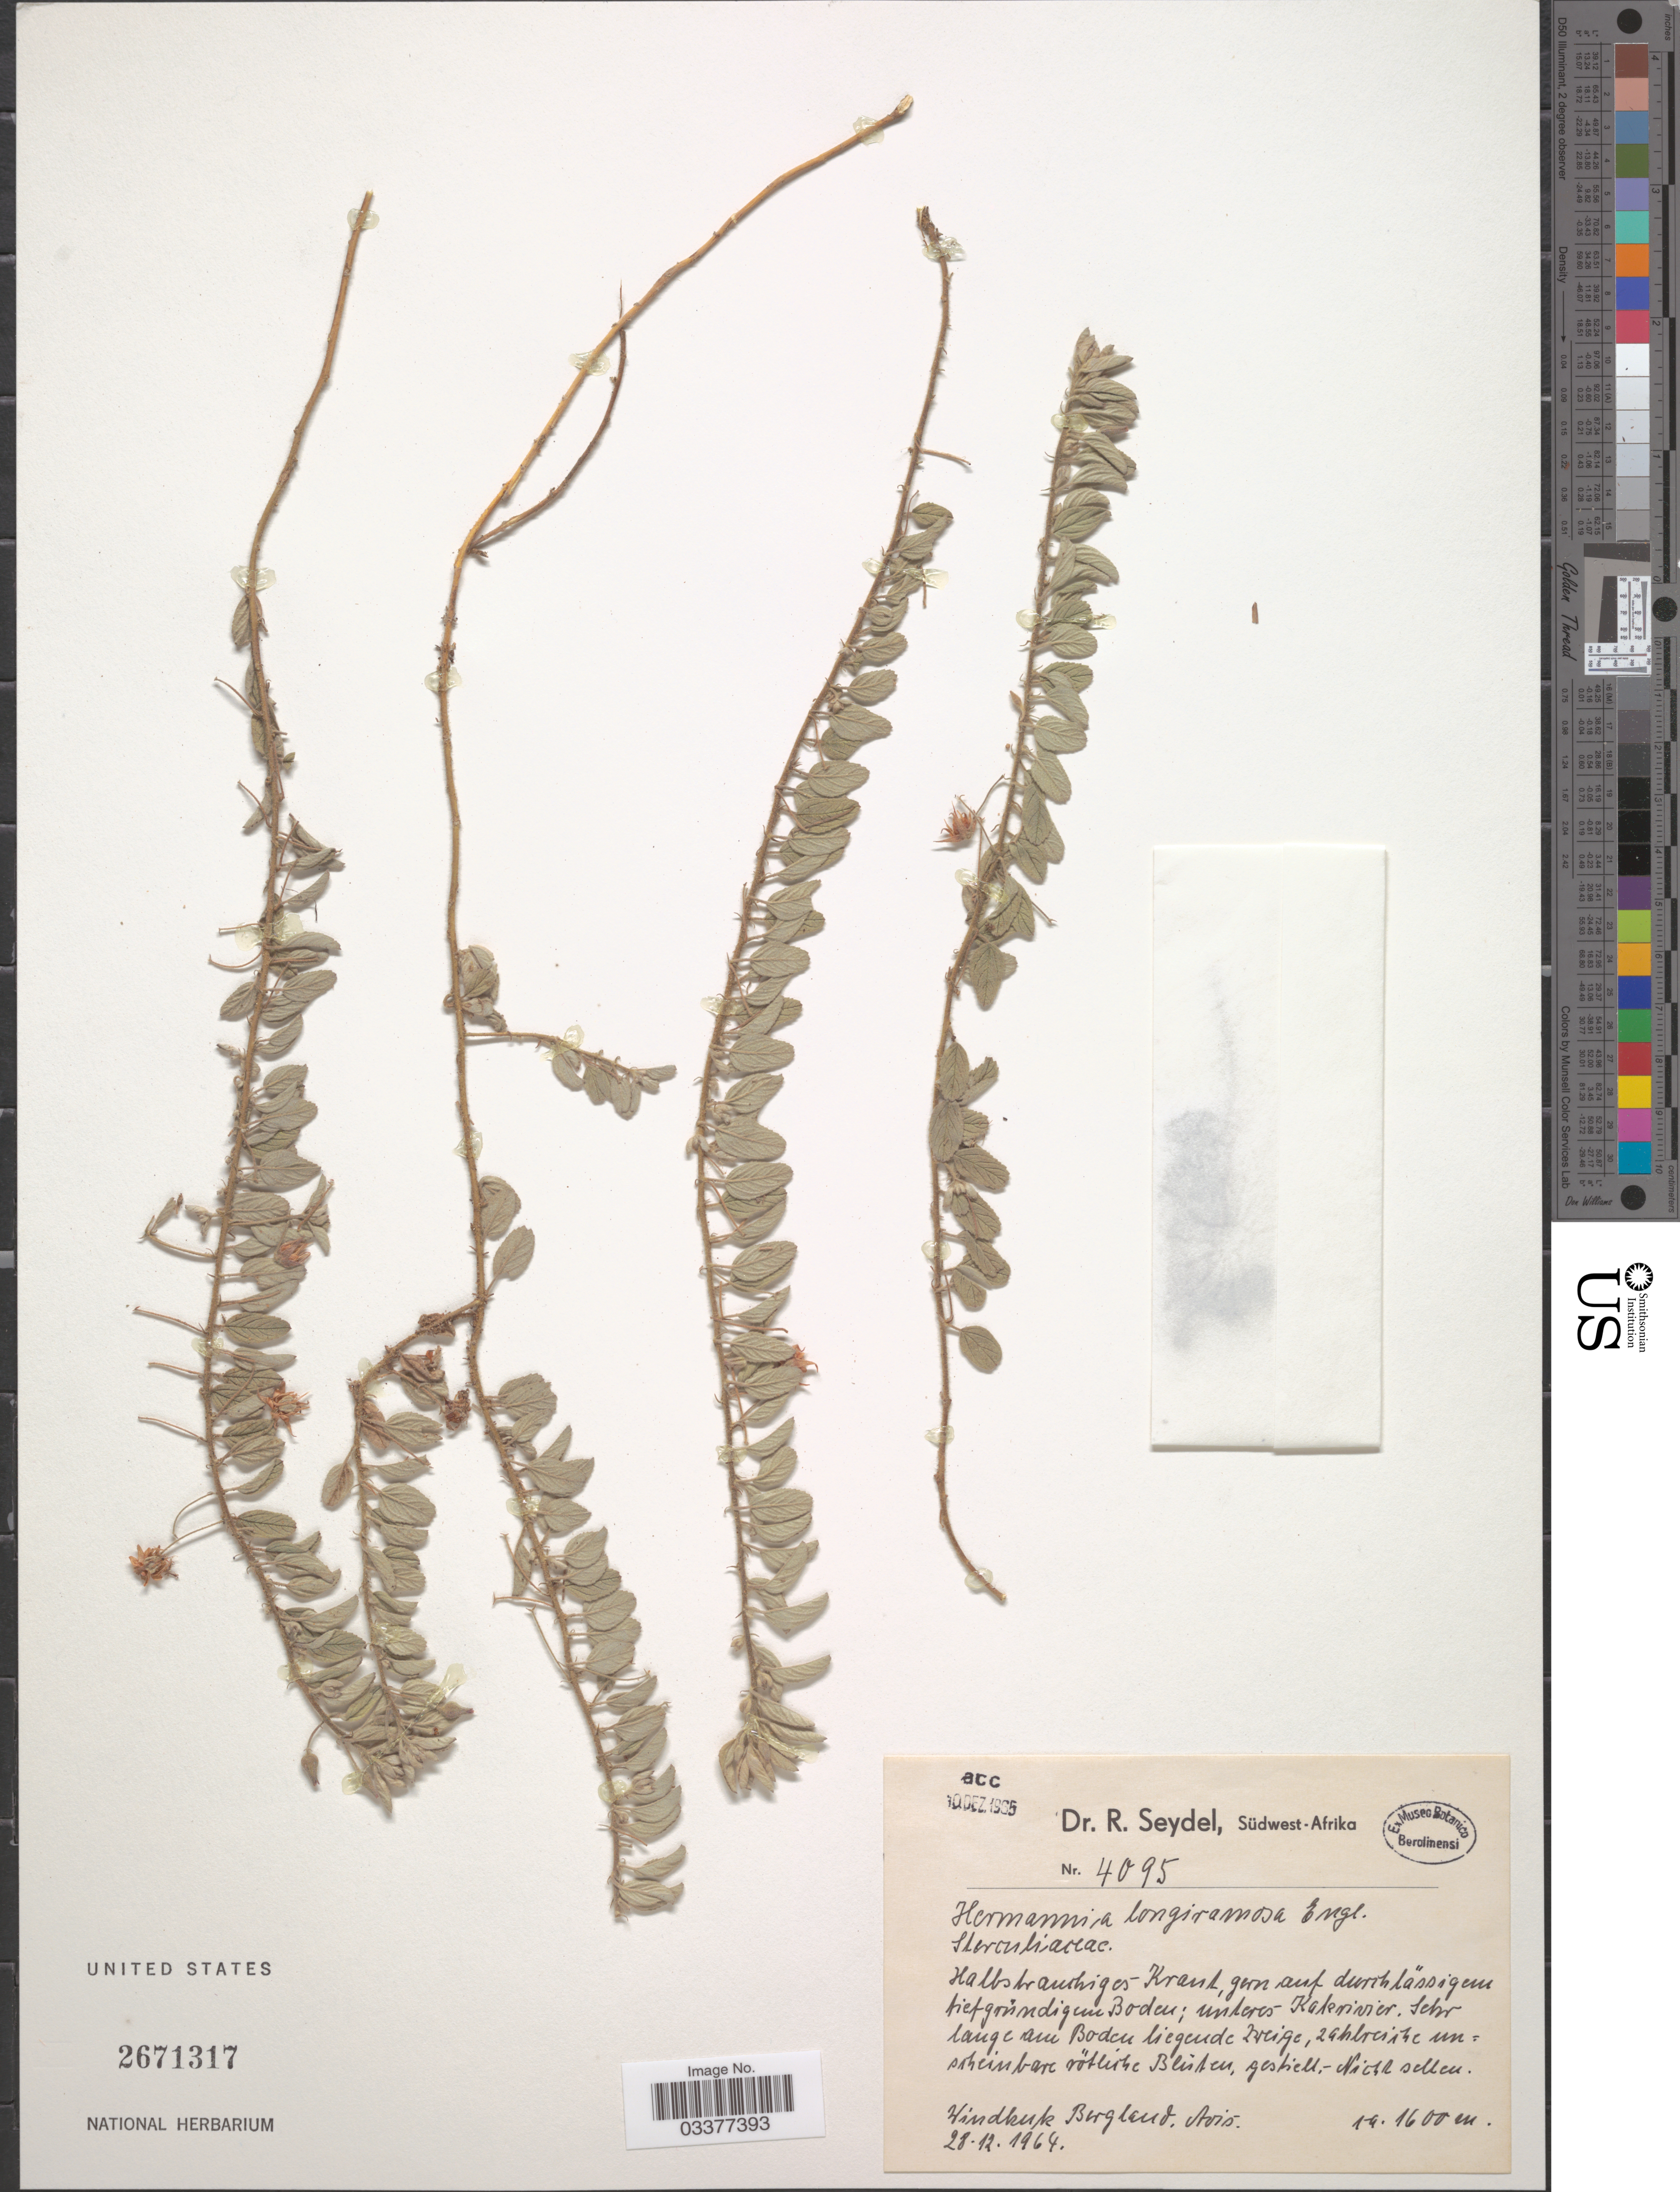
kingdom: Plantae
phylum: Tracheophyta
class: Magnoliopsida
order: Malvales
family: Malvaceae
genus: Hermannia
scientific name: Hermannia longiramosa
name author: Engl.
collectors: R. Seydel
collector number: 4095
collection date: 1964-12-28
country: Namibia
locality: Südwest- Afrika. Unteres- Kakrivier. Windhuk Bergland, Avis.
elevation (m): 1600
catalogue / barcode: US 2671317